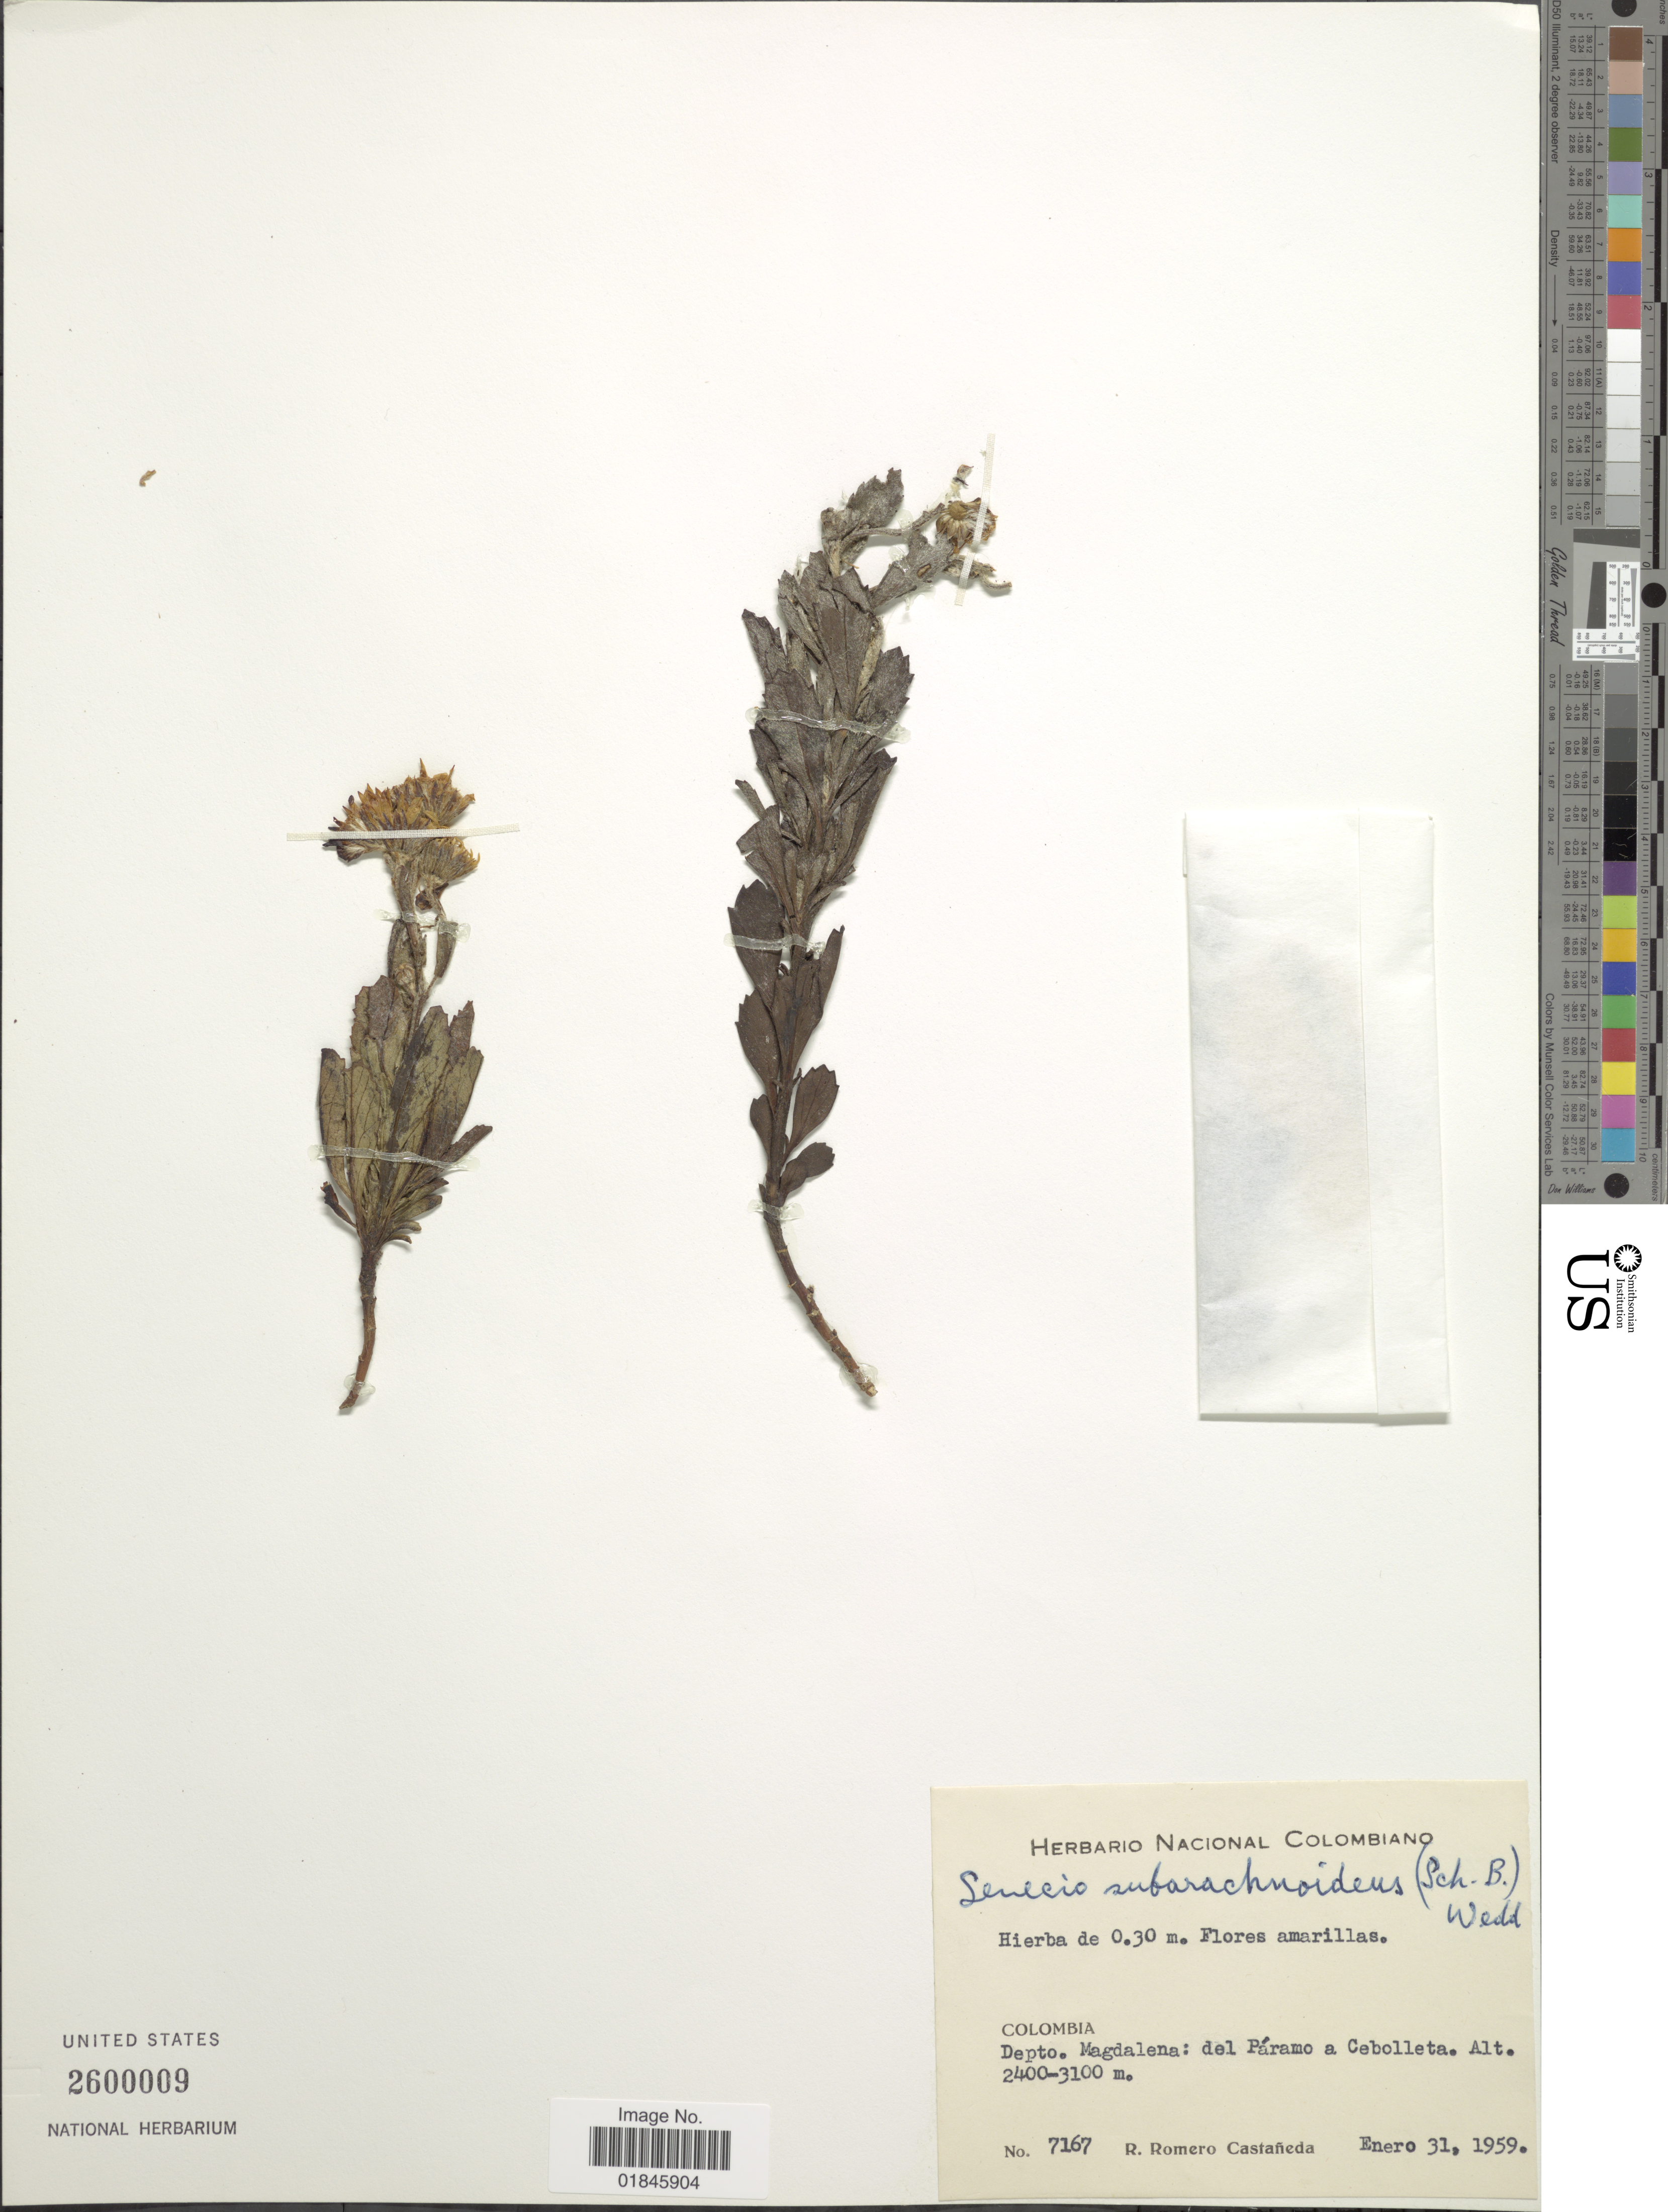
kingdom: Plantae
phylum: Tracheophyta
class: Magnoliopsida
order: Asterales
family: Asteraceae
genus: Pentacalia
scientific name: Pentacalia subarachnoidea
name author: (Wedd.) Cuatrec.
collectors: R. Romero Castañeda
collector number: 7167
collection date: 1959-01-31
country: Colombia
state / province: Magdalena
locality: Depto. Magdalena: del Páramo a Cebolleta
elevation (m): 2400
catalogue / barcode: US 2600009